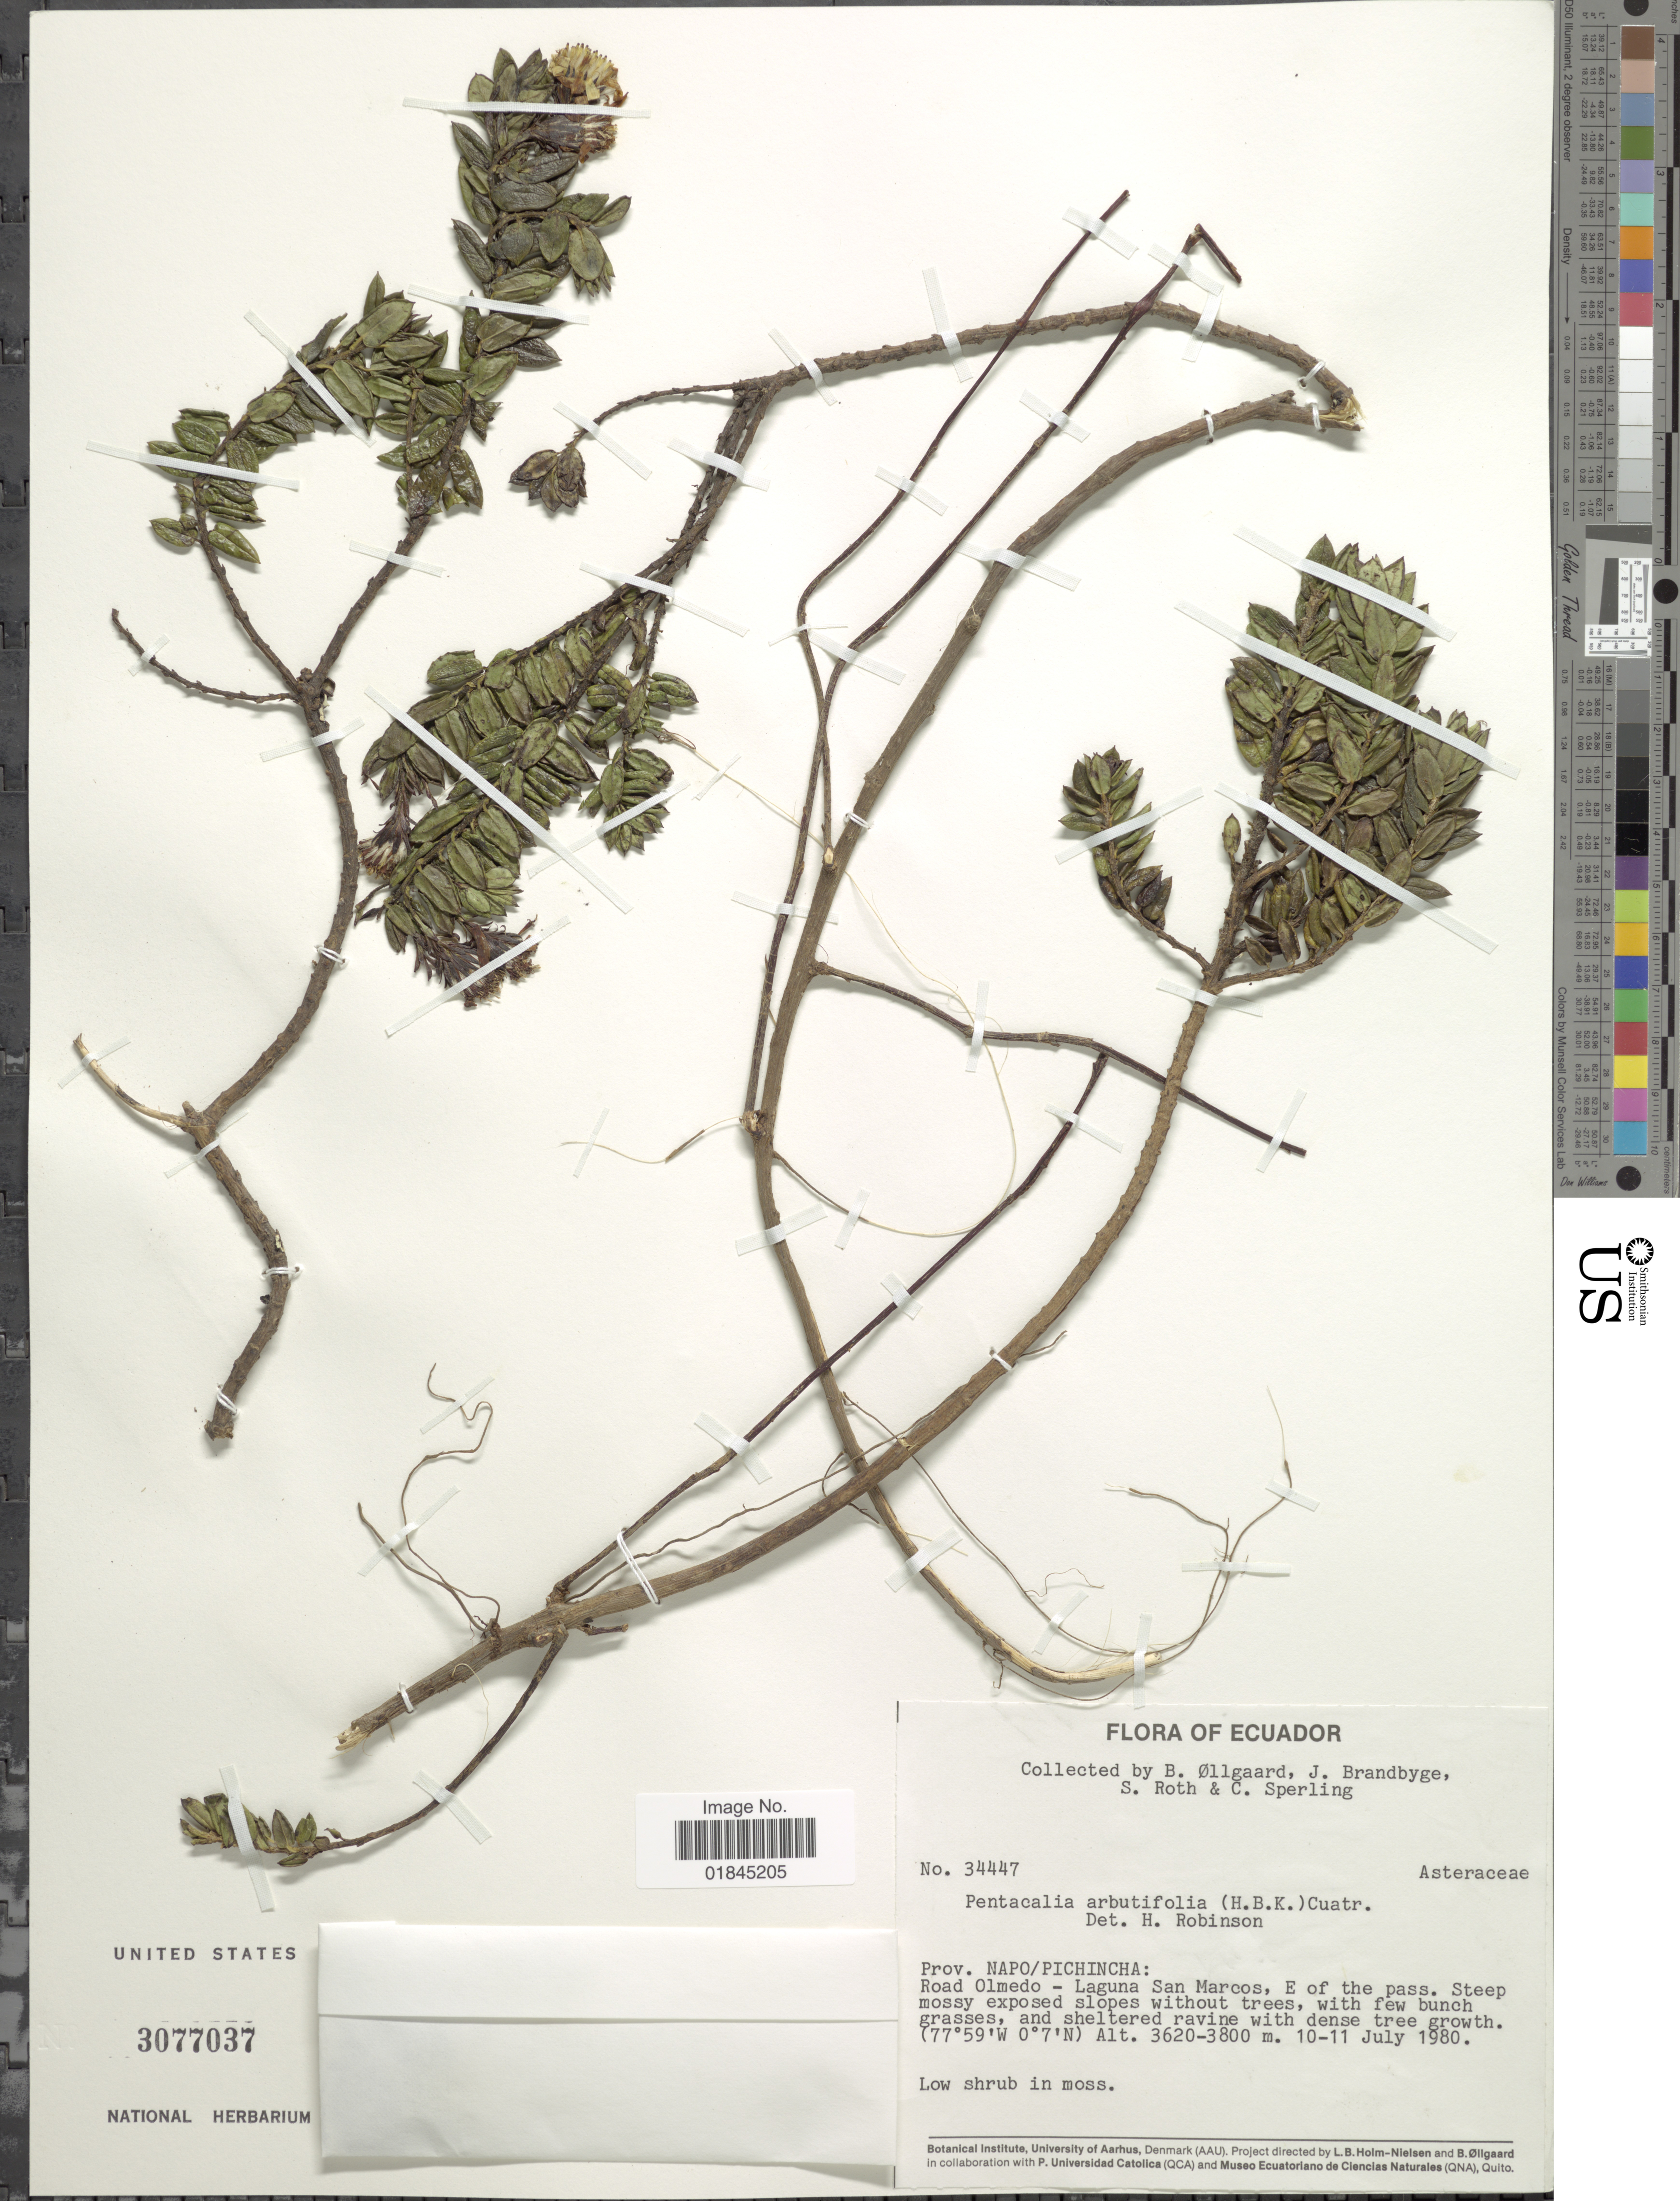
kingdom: Plantae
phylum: Tracheophyta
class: Magnoliopsida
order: Asterales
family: Asteraceae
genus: Pentacalia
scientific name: Pentacalia arbutifolia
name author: (Kunth) Cuatrec.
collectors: B. Øllgaard, J. Brandbyge, S. Roth & C. Sperling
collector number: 34447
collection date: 1980-07-10/1980-07-11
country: Ecuador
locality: Prov. Napo/Pichincha: Road Olmedo - Laguna San Marcos, E of the pass.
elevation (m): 3620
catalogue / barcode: US 3077037